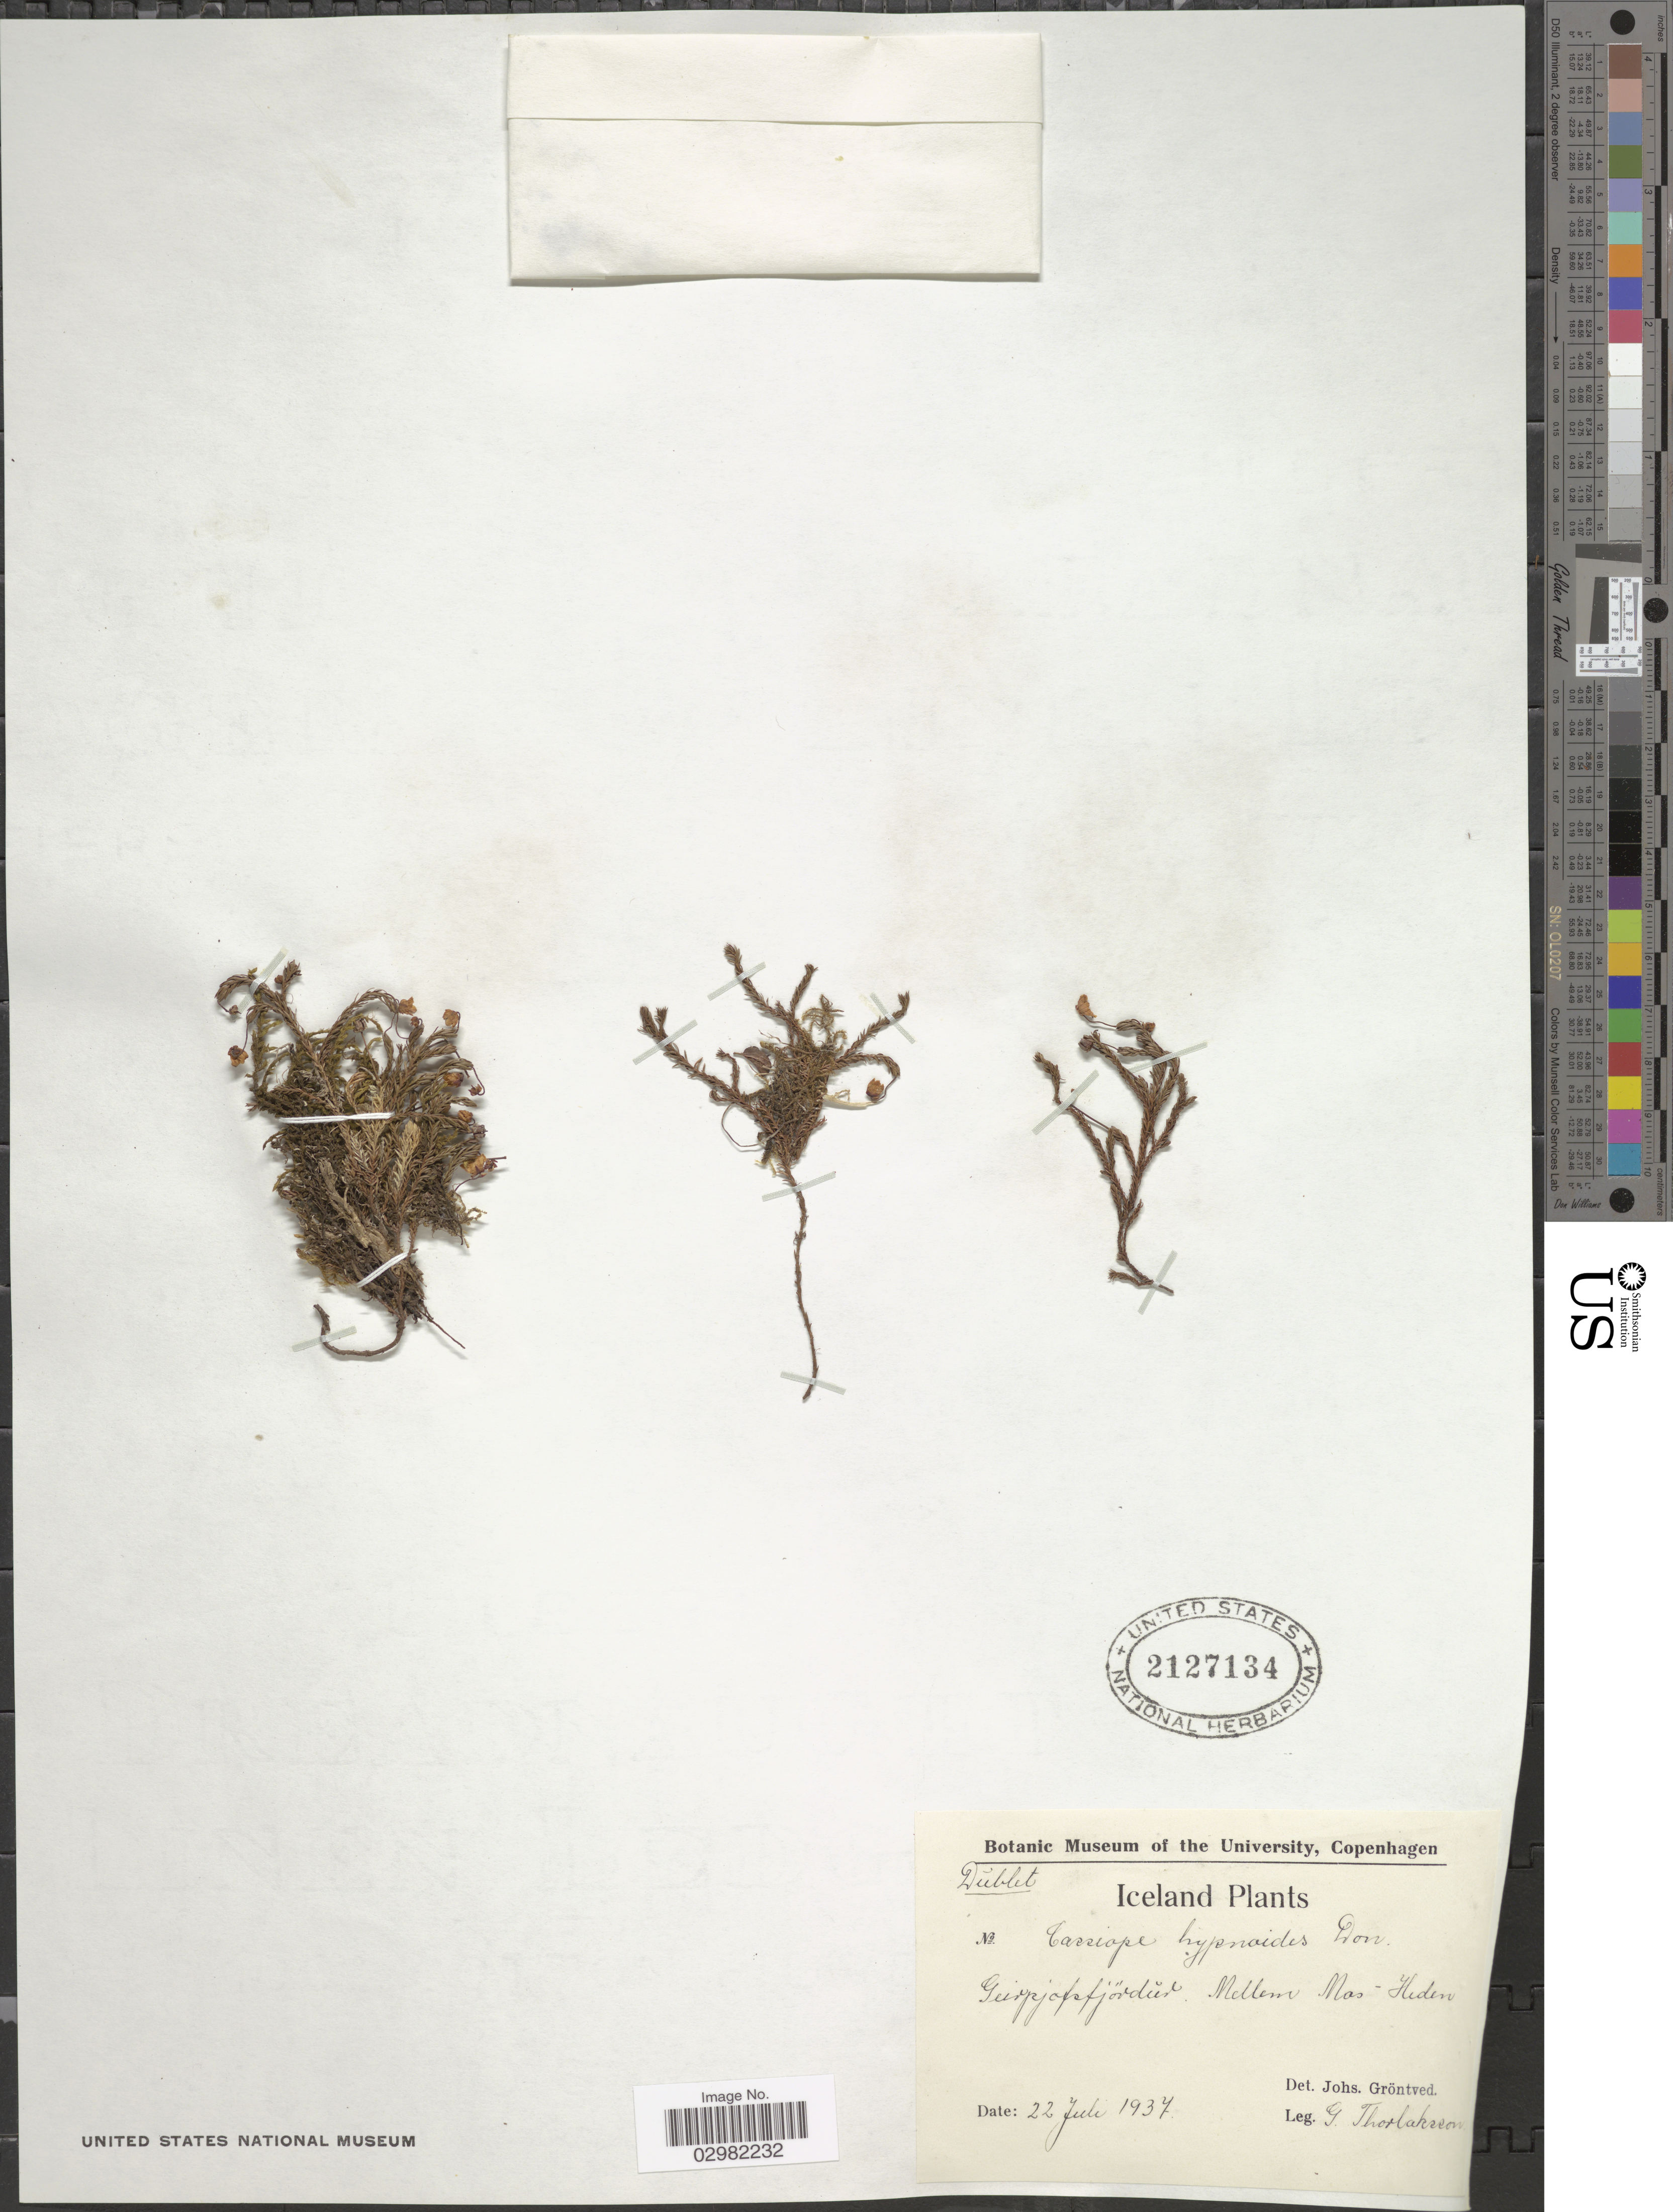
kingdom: Plantae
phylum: Tracheophyta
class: Magnoliopsida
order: Ericales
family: Ericaceae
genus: Cassiope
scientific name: Cassiope hypnoides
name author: (L.) D. Don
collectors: G. Thorlaksson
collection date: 1937-07-22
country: Iceland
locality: Geirþjófsfjörður. Mellem Mas-Heden.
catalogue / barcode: US 2127134